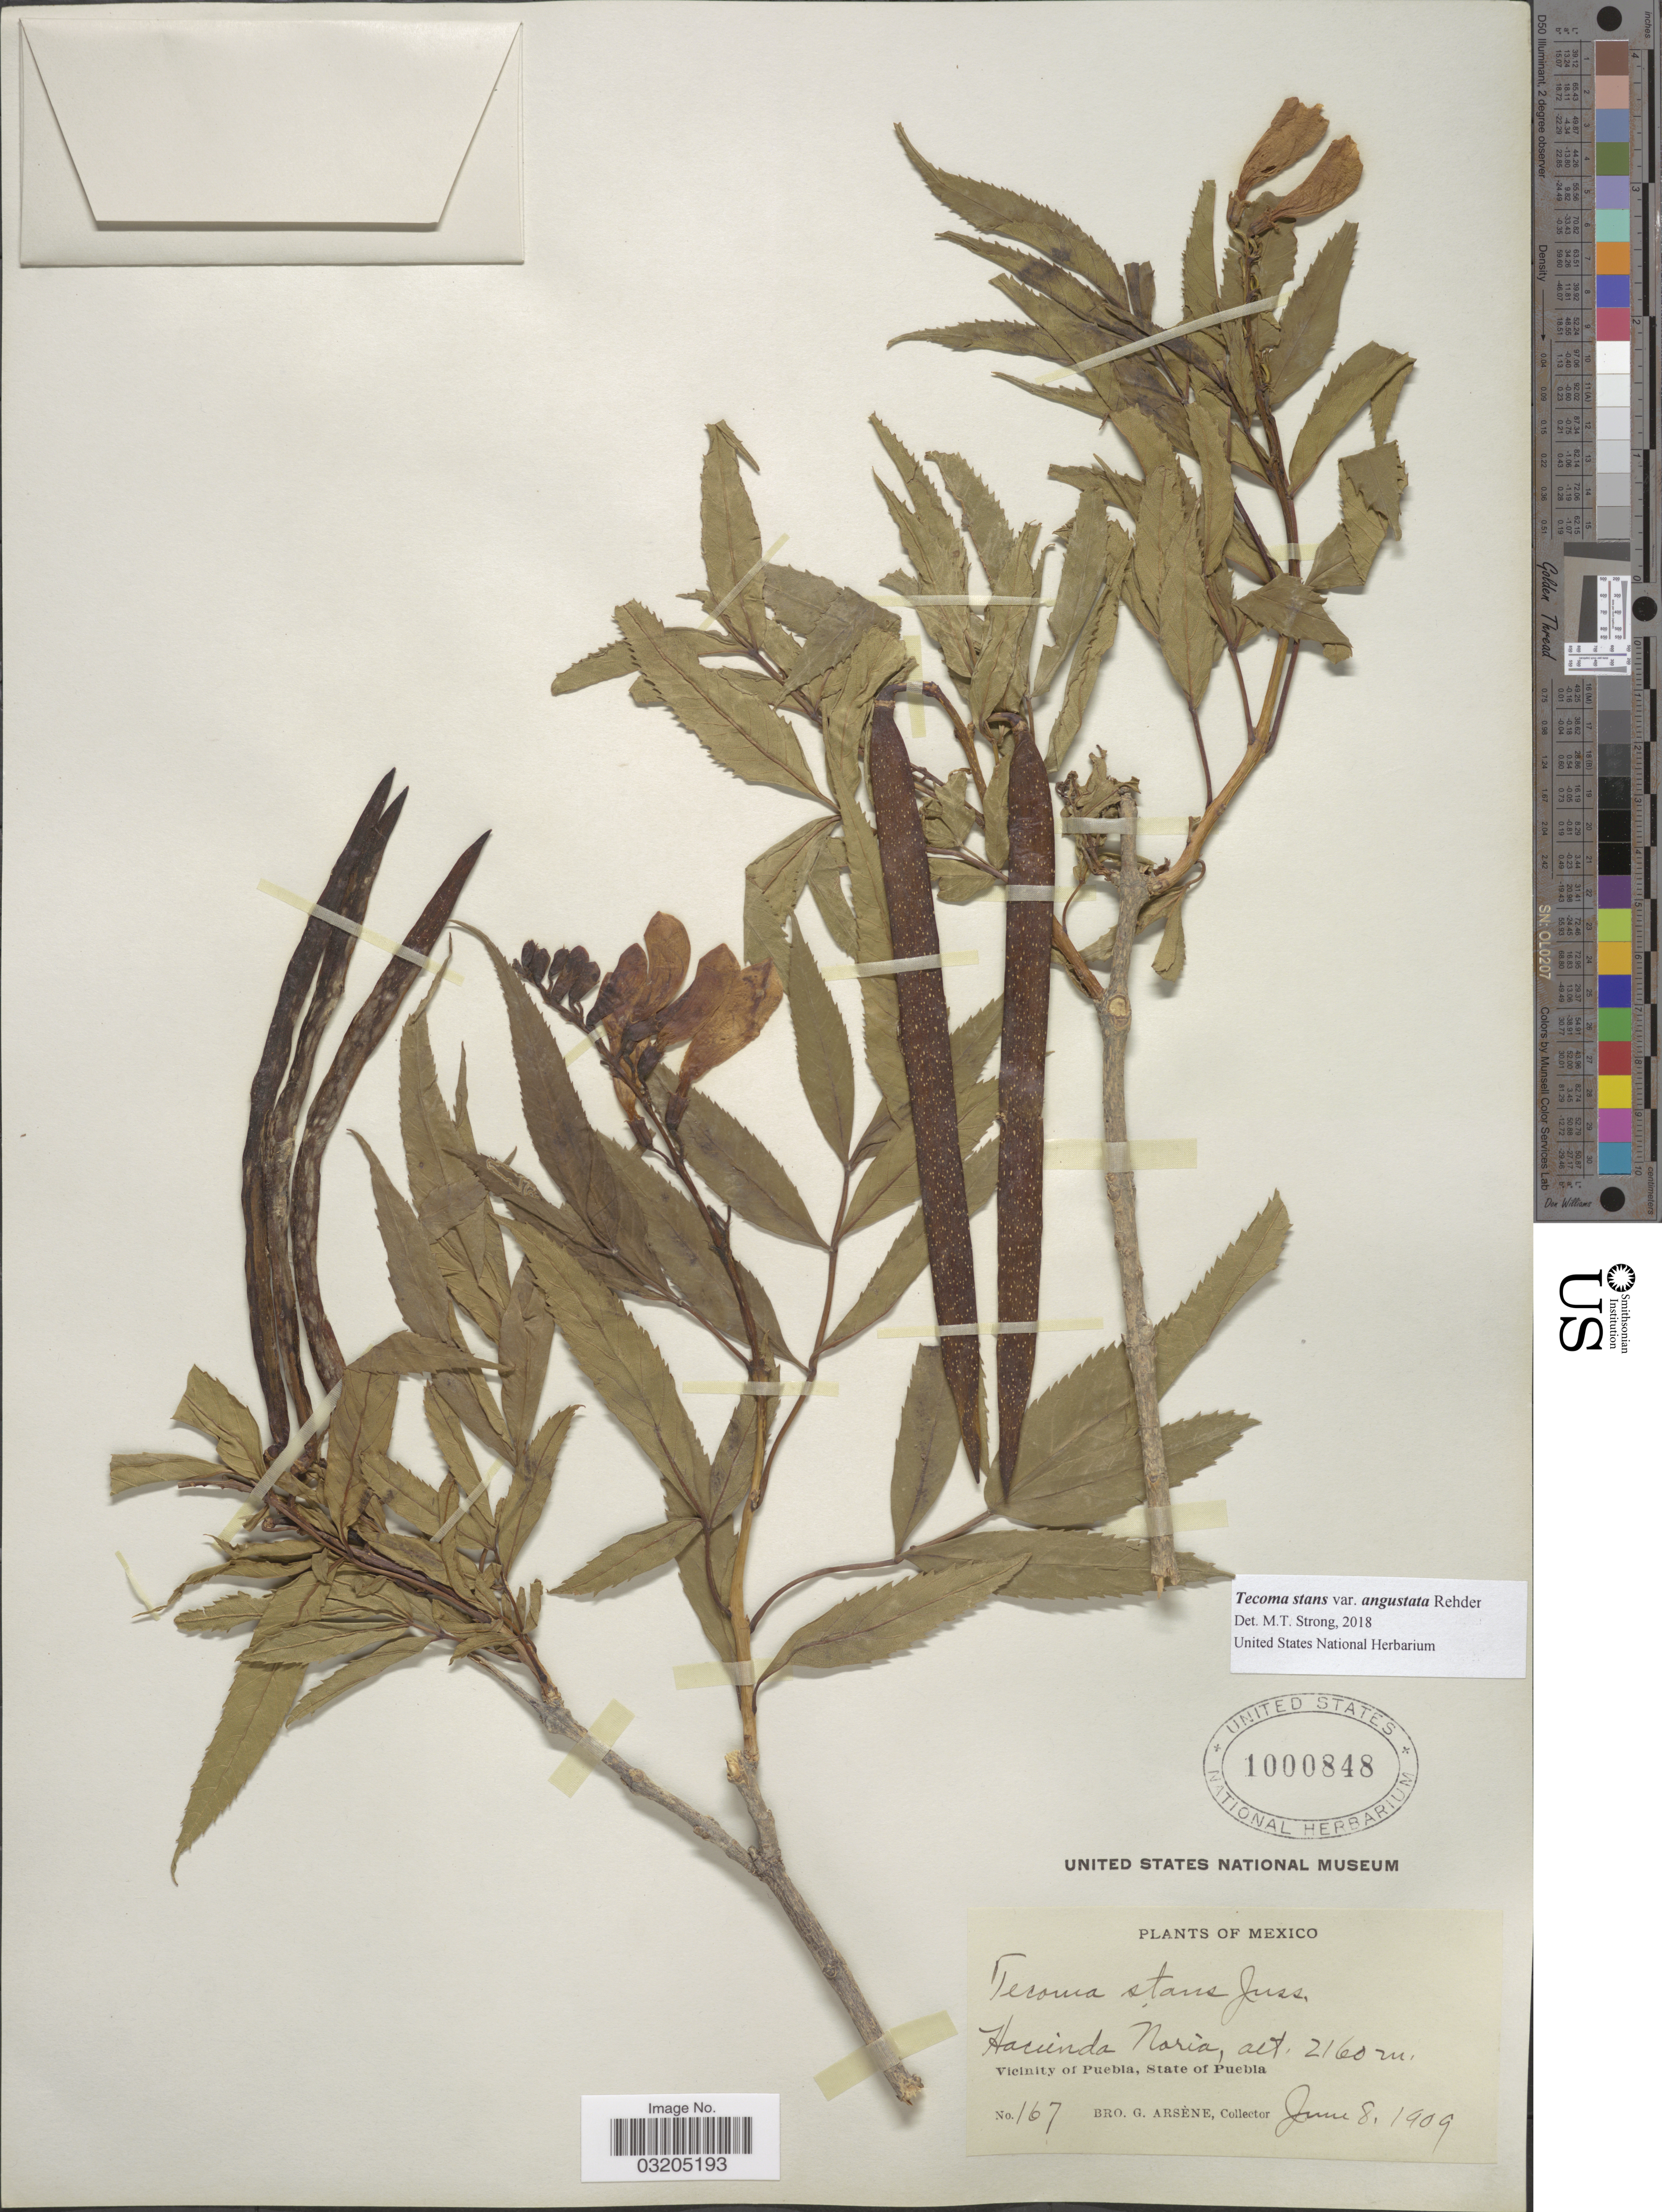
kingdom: Plantae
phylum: Tracheophyta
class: Magnoliopsida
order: Lamiales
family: Bignoniaceae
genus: Tecoma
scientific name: Tecoma stans var. angustata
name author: Rehder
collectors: Bro. G. Arsène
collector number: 167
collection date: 1909-06-08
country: Mexico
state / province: Puebla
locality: Hacienda Noria, Vicinity of Puebla.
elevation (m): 2160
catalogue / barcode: US 1000848